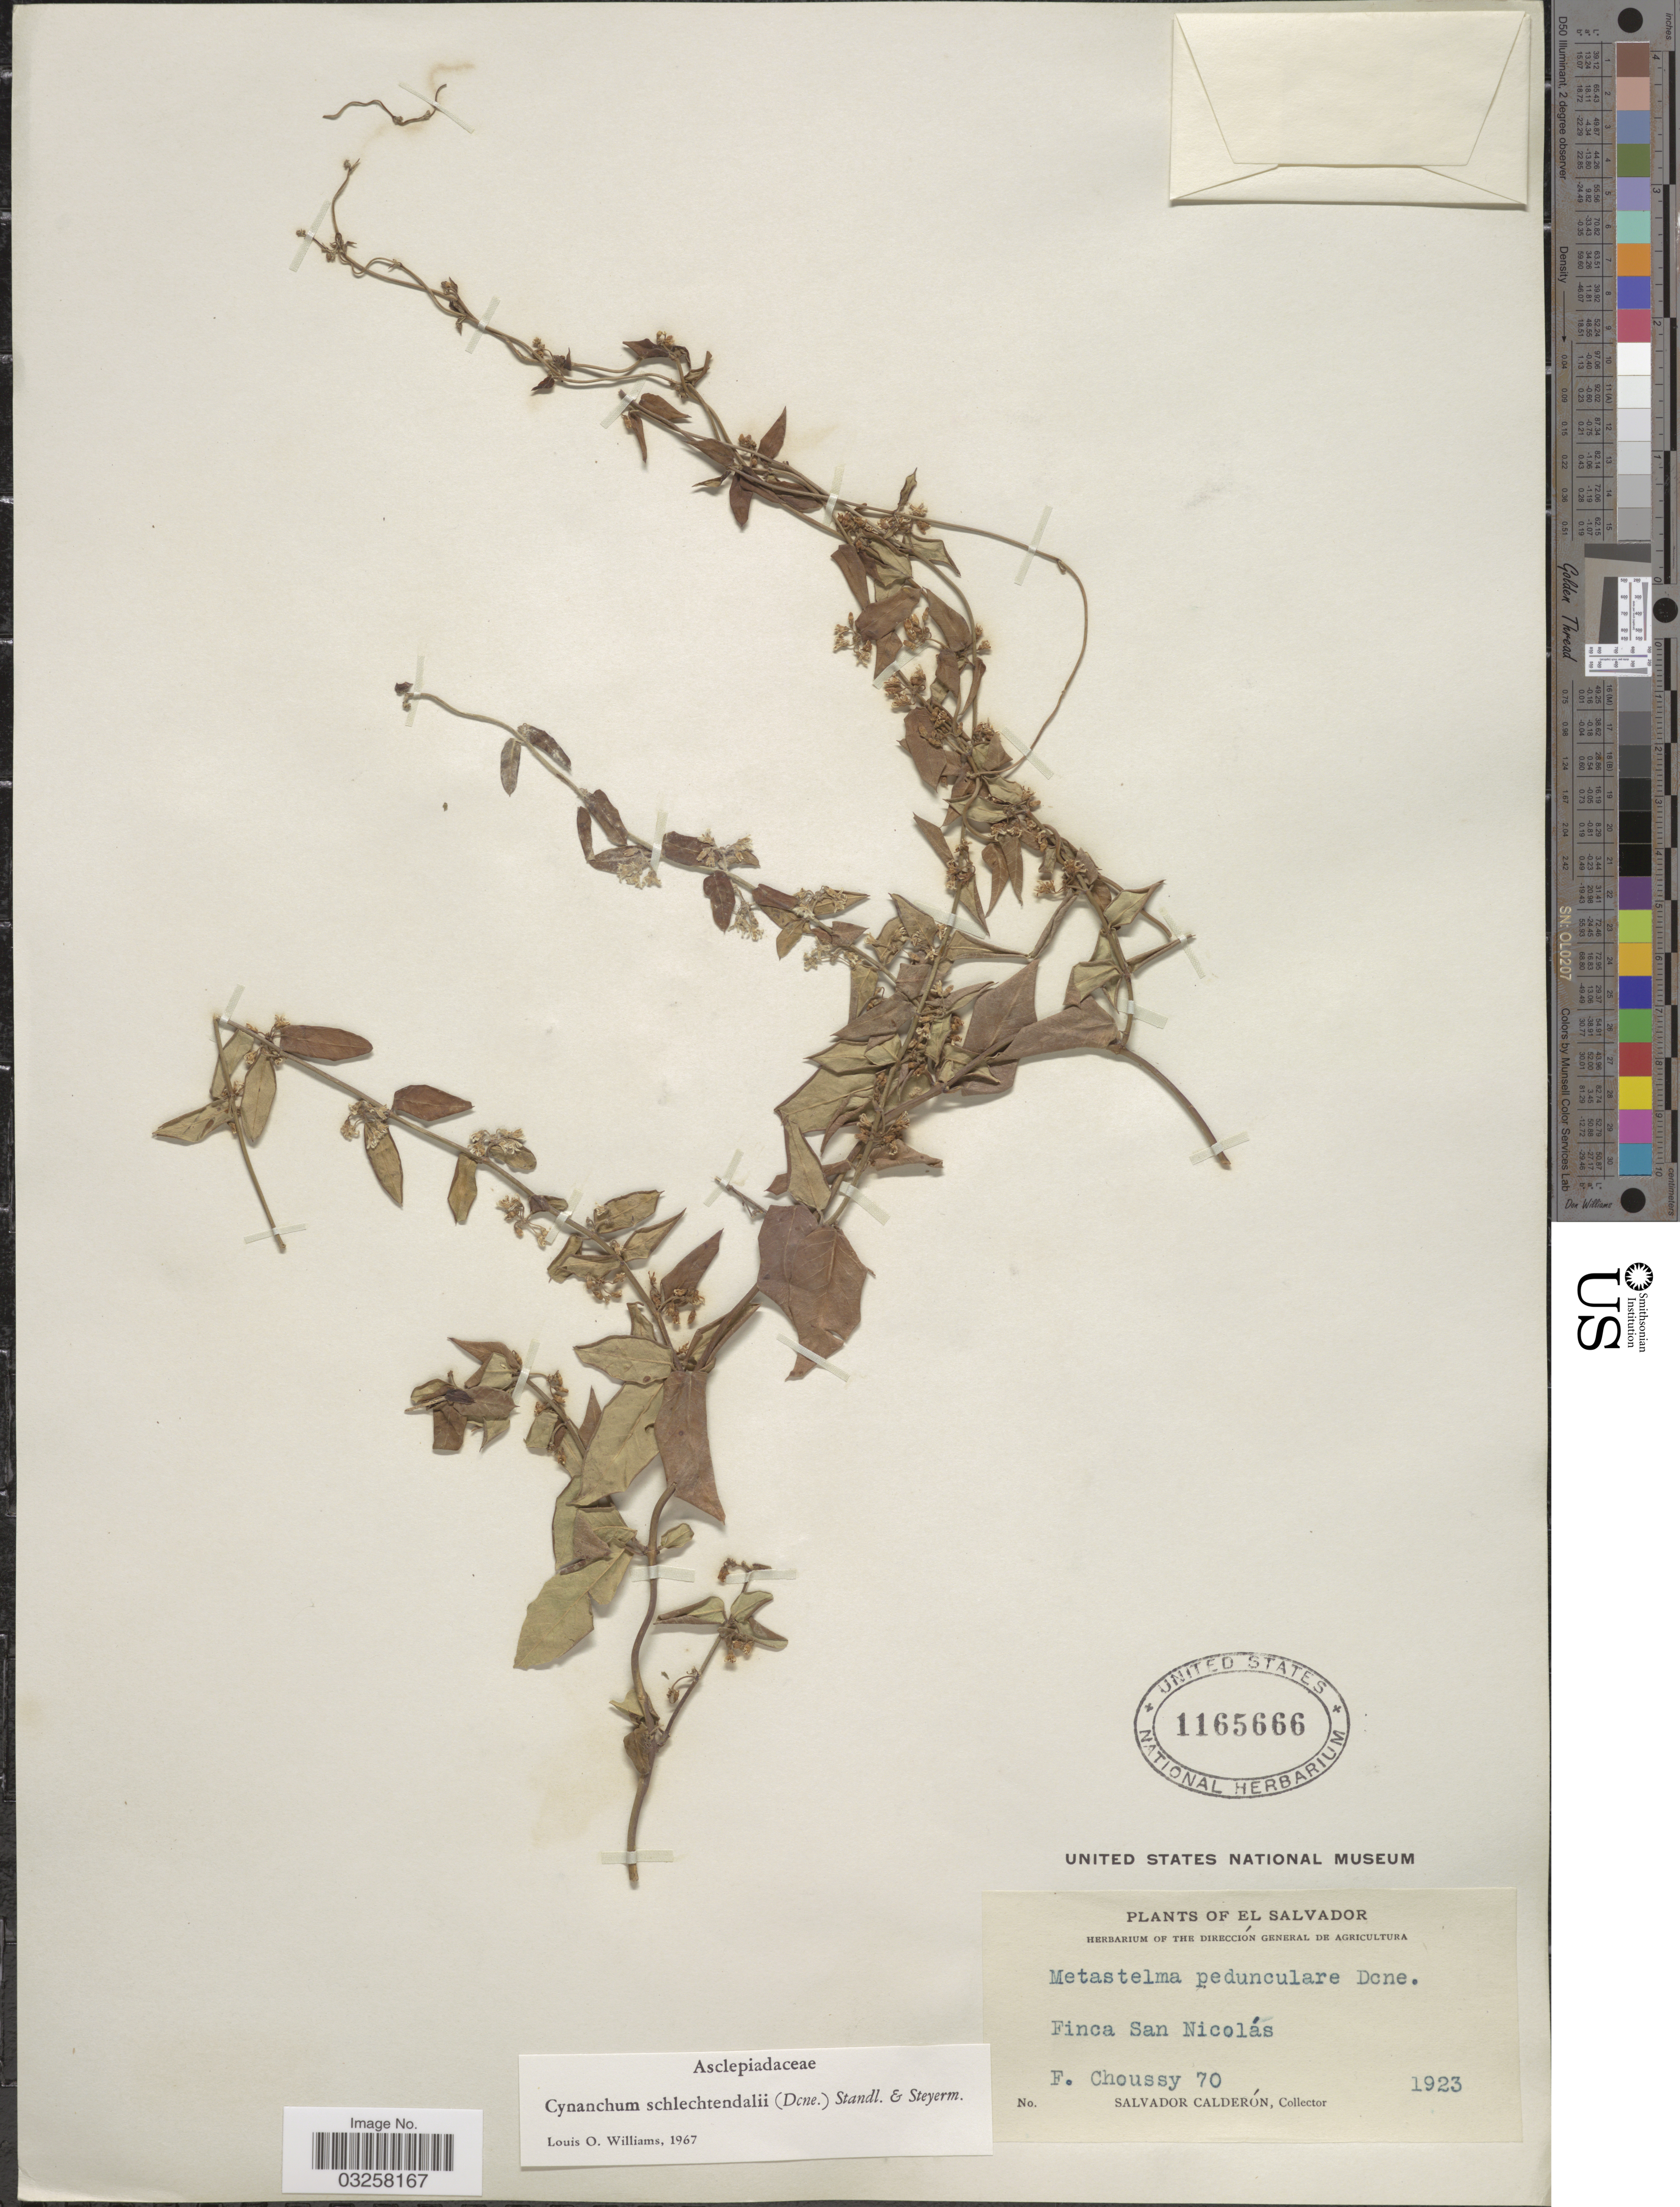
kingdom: Plantae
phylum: Tracheophyta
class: Magnoliopsida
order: Gentianales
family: Apocynaceae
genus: Metastelma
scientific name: Metastelma schlechtendalii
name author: Decne.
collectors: F. Choussy & S. Calderón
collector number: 70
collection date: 1923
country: El Salvador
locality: Finca San Nicolás.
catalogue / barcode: US 1165666